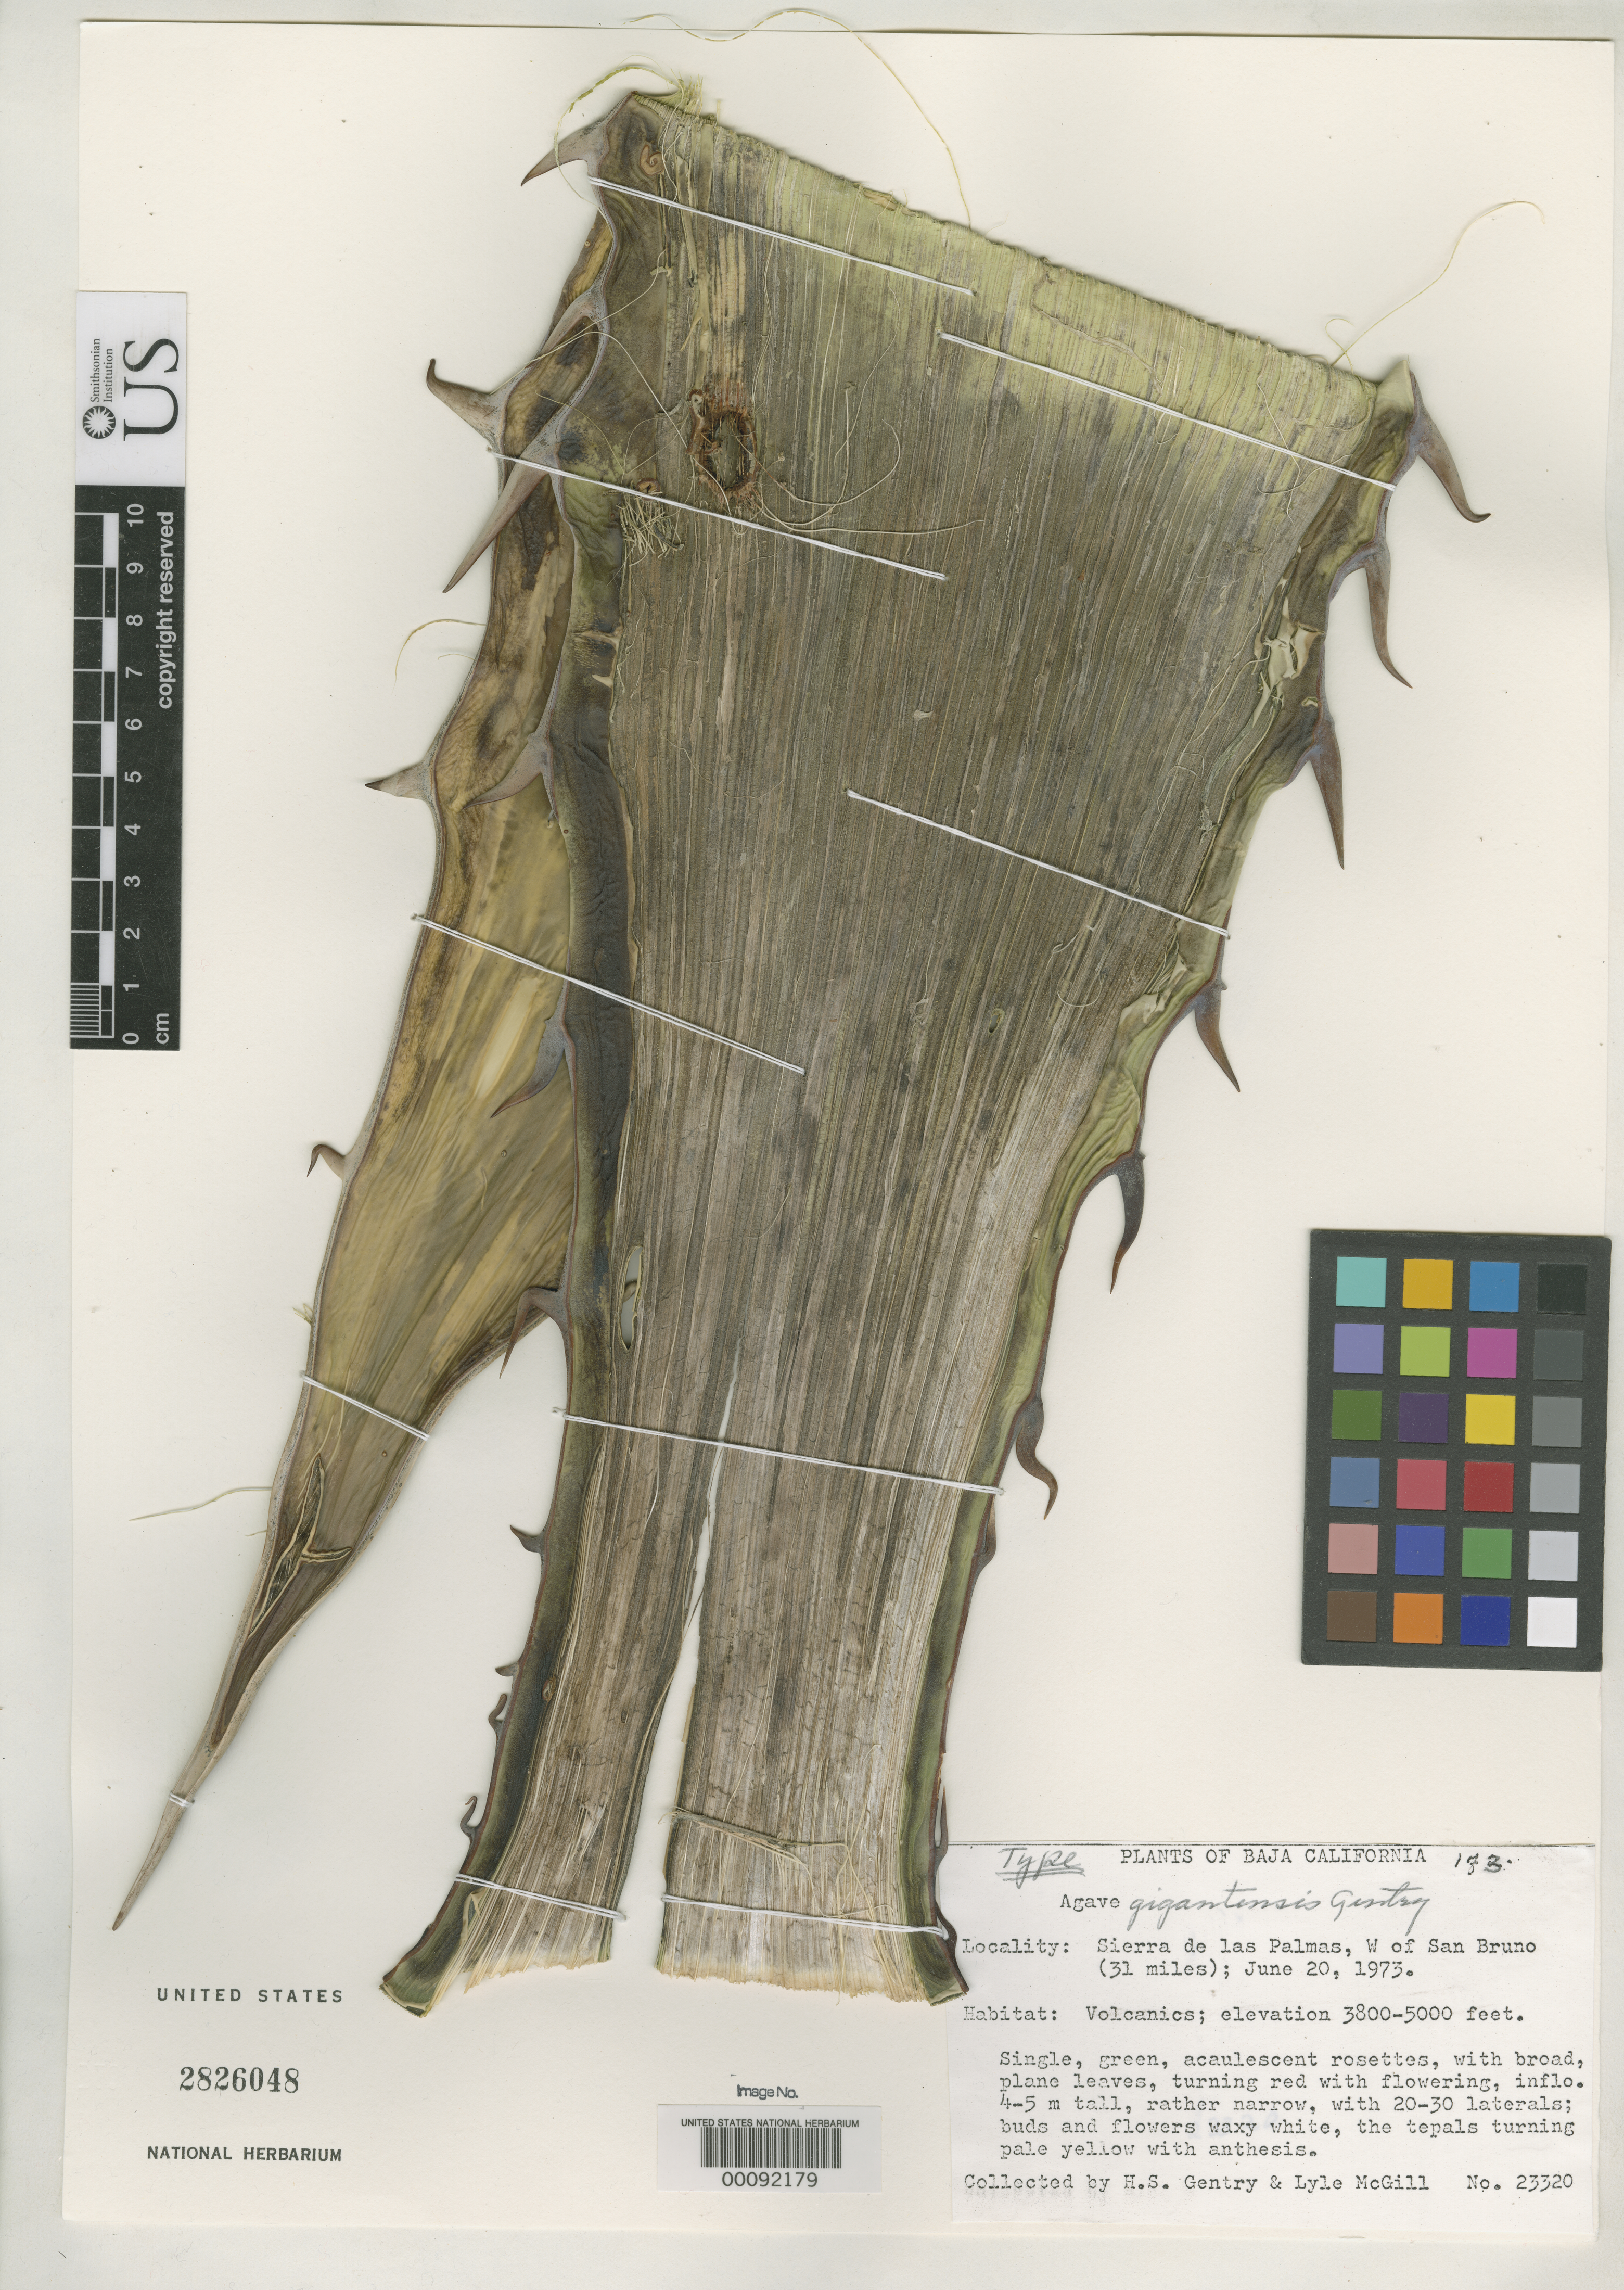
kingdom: Plantae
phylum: Tracheophyta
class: Liliopsida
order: Asparagales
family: Asparagaceae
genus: Agave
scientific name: Agave gigantensis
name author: Gentry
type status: Holotype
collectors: H. S. Gentry & L. McGill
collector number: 23320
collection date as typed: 20 Jun 1973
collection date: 1973-06-20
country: Mexico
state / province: Baja California Sur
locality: W of San Bruno; alt. 3800-5000 ft.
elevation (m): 1158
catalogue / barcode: US 2826048